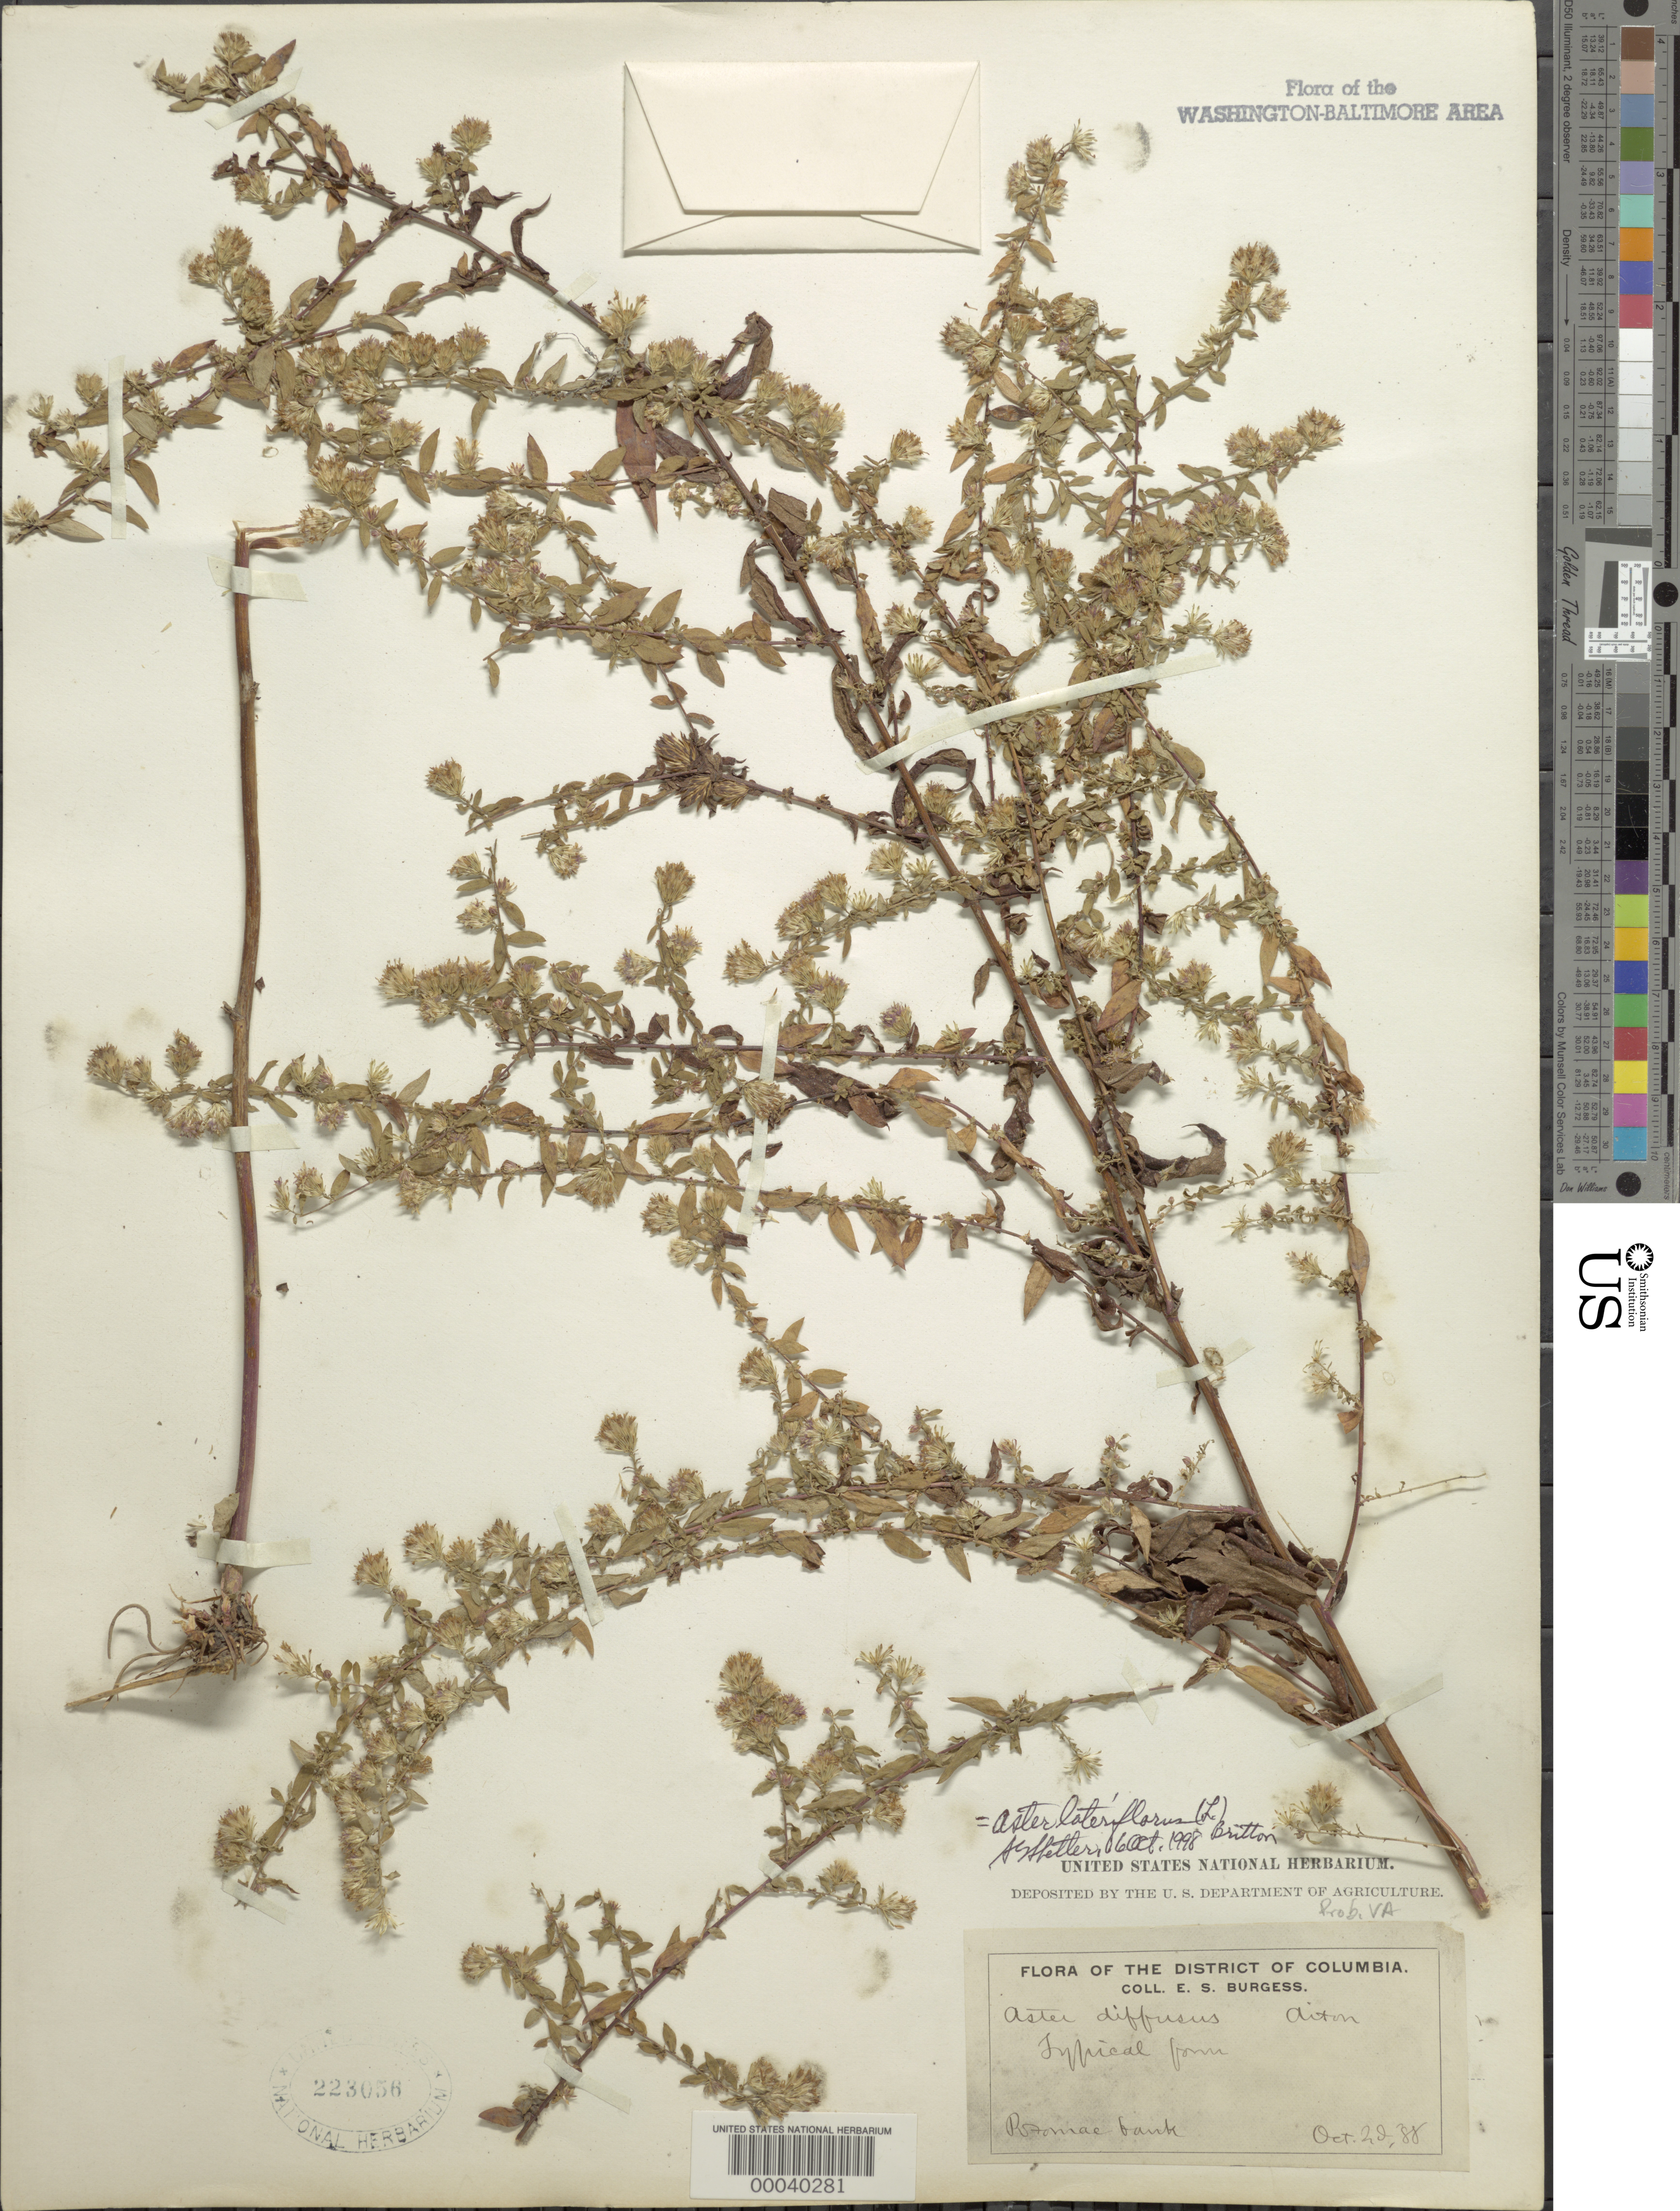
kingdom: Plantae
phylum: Tracheophyta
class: Magnoliopsida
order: Asterales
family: Asteraceae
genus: Symphyotrichum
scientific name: Symphyotrichum lateriflorum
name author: (L.) Á. Löve & D. Löve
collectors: E. Burgess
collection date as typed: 29 Oct 1888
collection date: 1888-10-29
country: United States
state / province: Virginia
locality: Potomac Bank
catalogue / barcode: US 223056